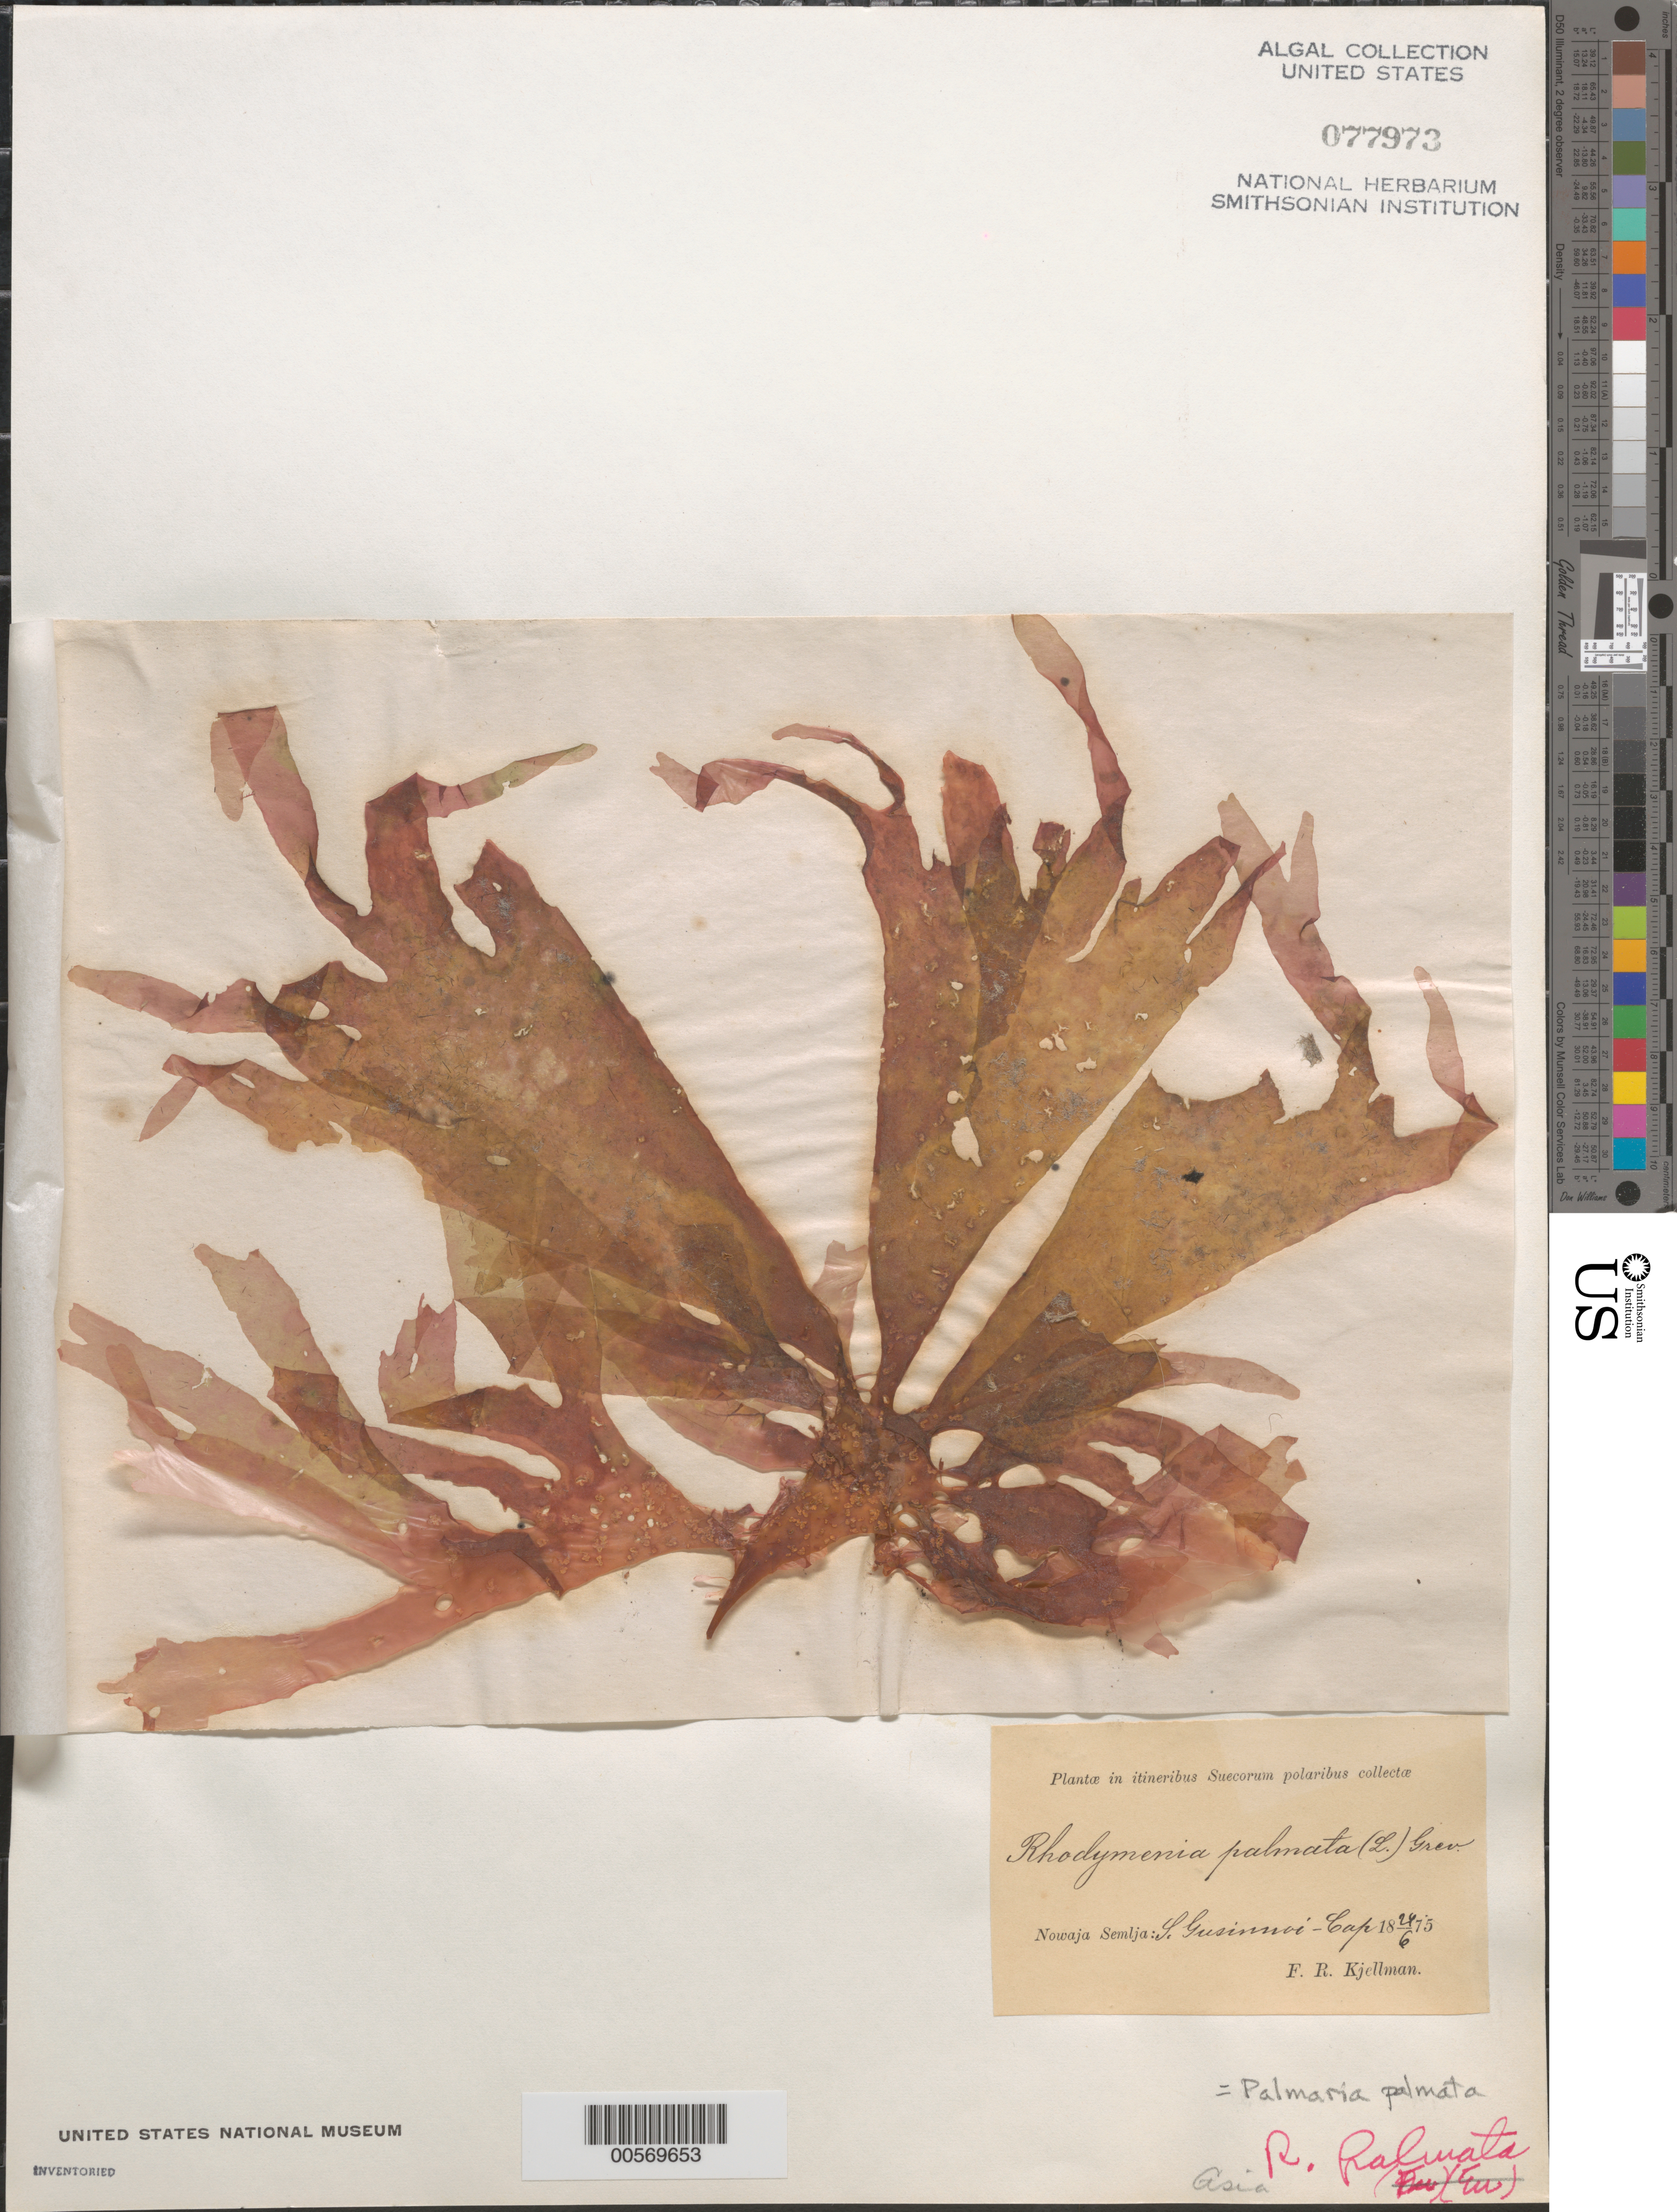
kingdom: Plantae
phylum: Rhodophyta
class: Florideophyceae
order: Palmariales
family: Palmariaceae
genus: Palmaria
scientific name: Palmaria palmata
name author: (L.) F. Weber & D. Mohr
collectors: F. R. Kjellman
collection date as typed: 29 Jun 1875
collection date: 1875-06-29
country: Russian Federation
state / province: Arkhangelsk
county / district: Novaya Zemlya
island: Novaya Zemlya (Nowaja Semlja)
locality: Cap Gusinnoi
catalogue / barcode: US 77973